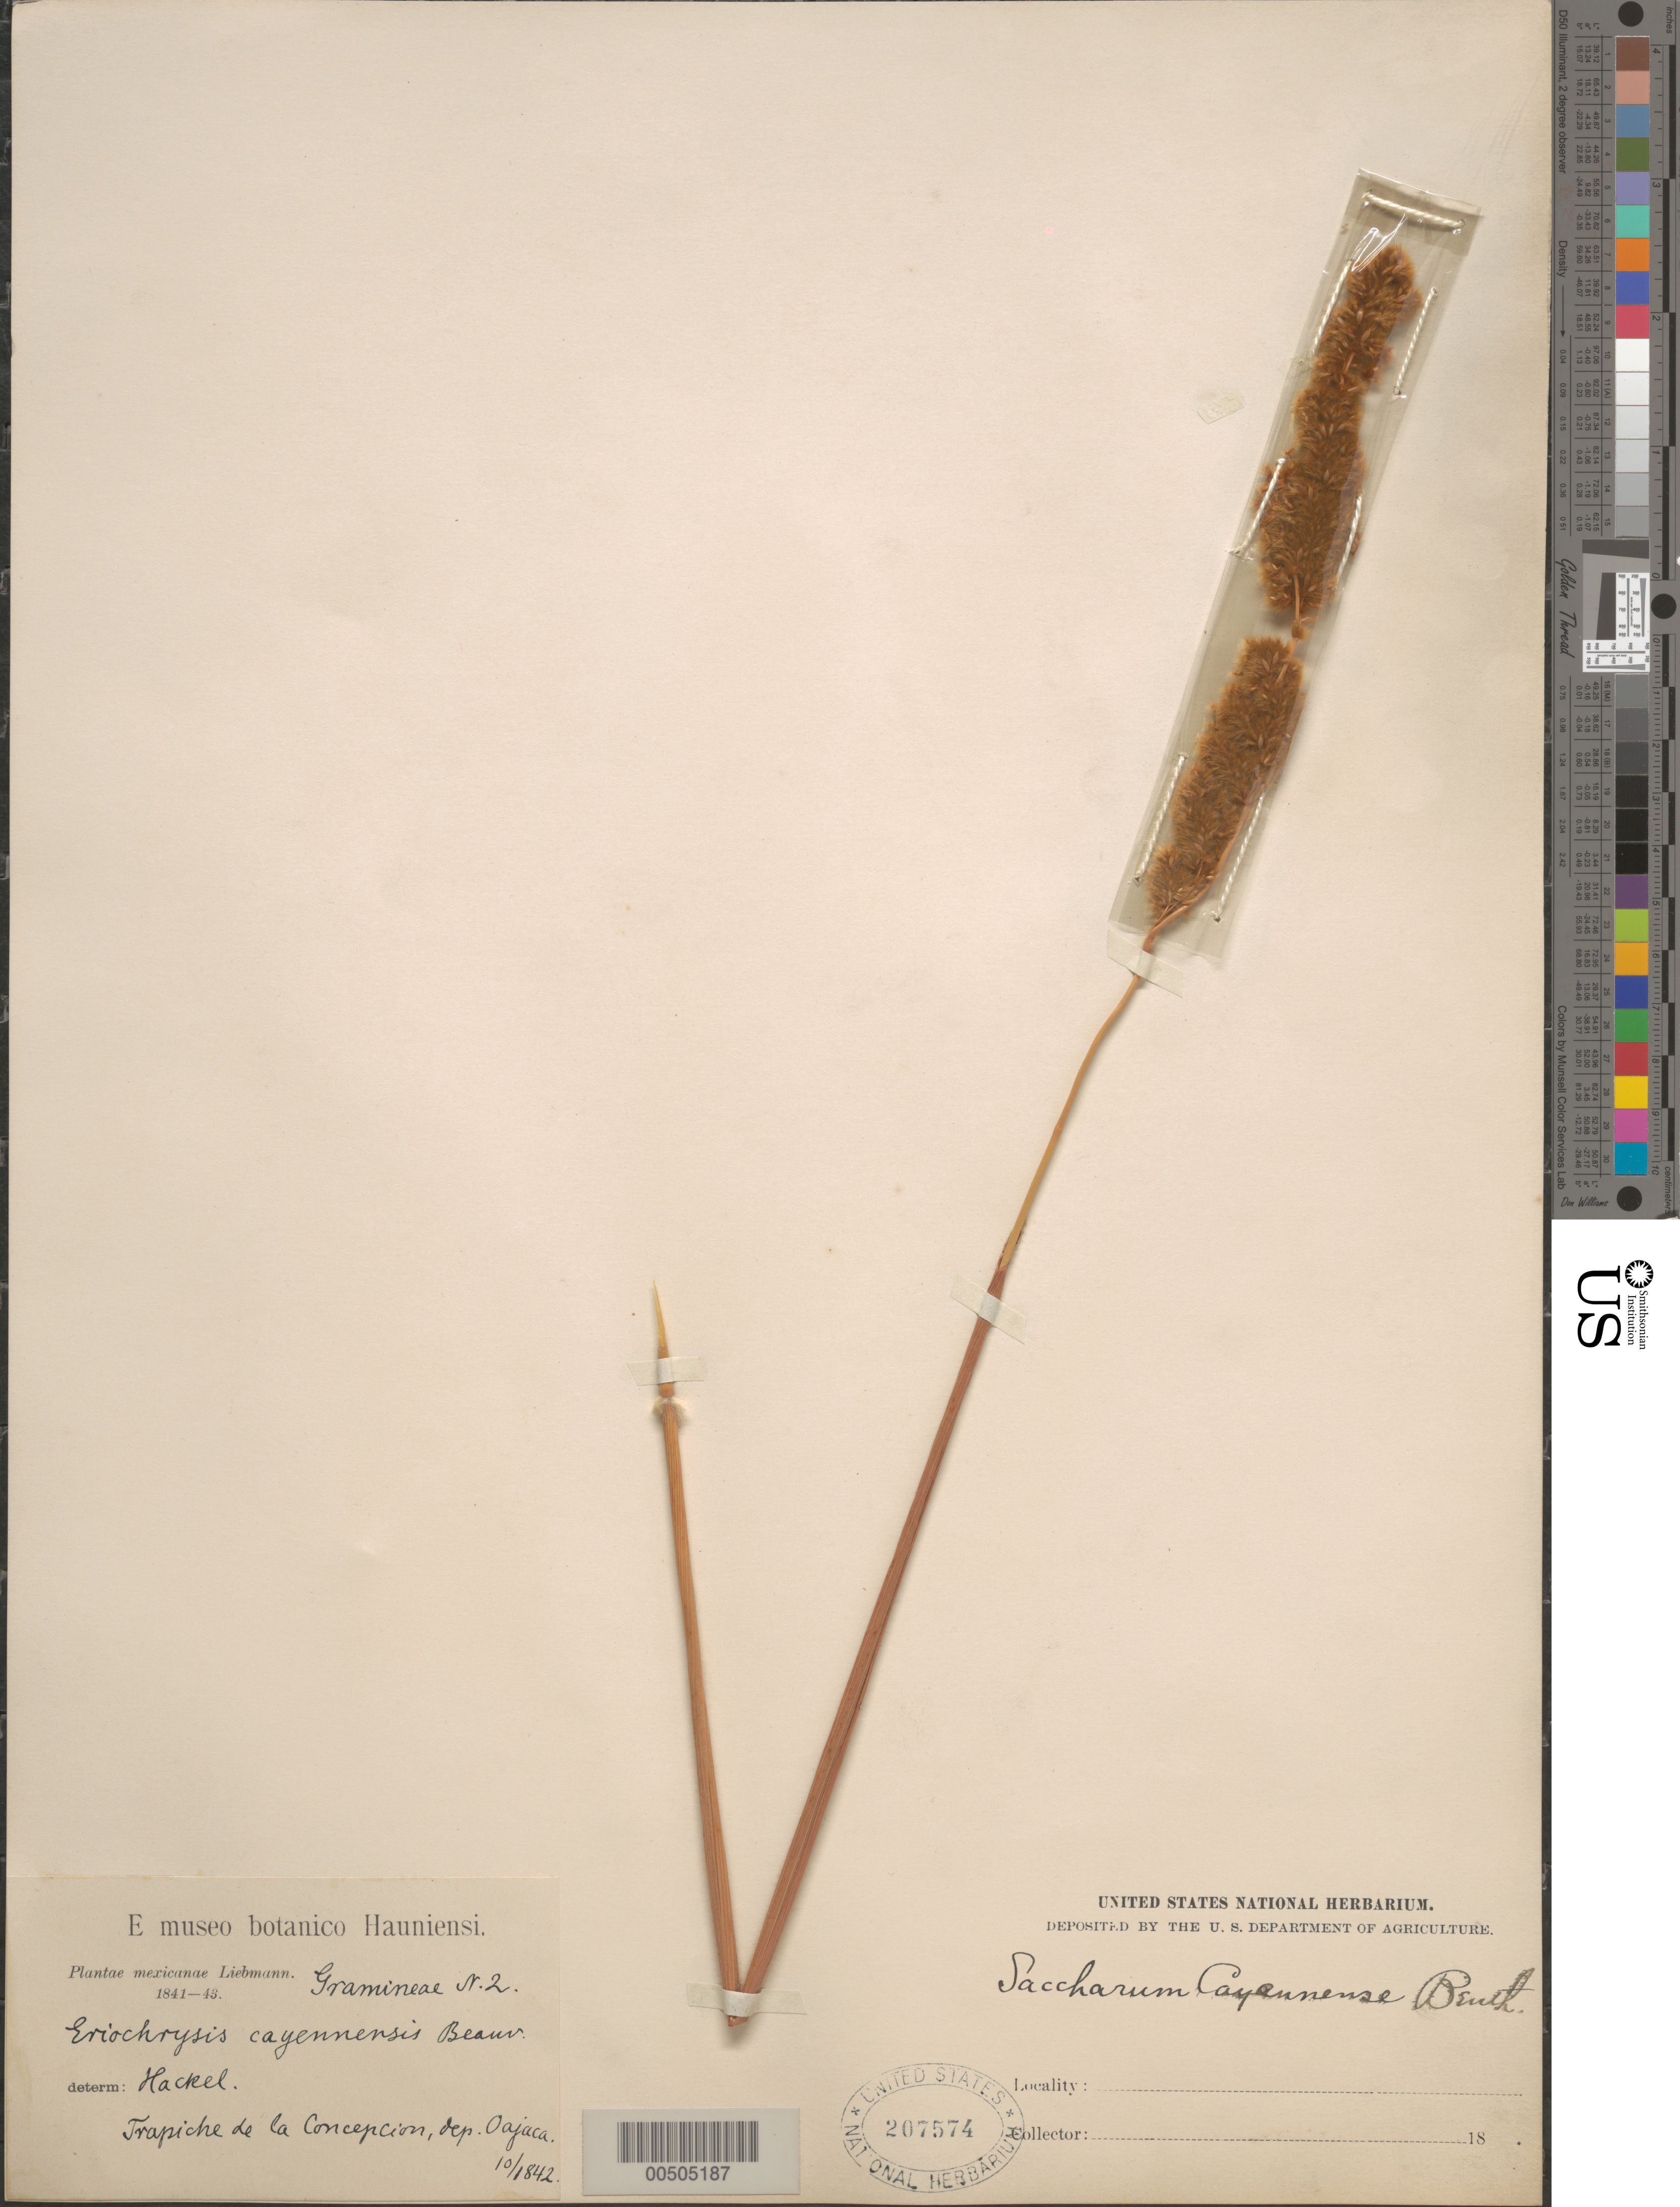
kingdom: Plantae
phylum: Tracheophyta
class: Liliopsida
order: Poales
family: Poaceae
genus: Eriochrysis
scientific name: Eriochrysis cayennensis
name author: P. Beauv.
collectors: F. M. Liebmann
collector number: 2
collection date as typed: Oct 1842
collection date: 1842-10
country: Mexico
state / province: Oaxaca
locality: Tropiche de la Concepcion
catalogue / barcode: US 207574